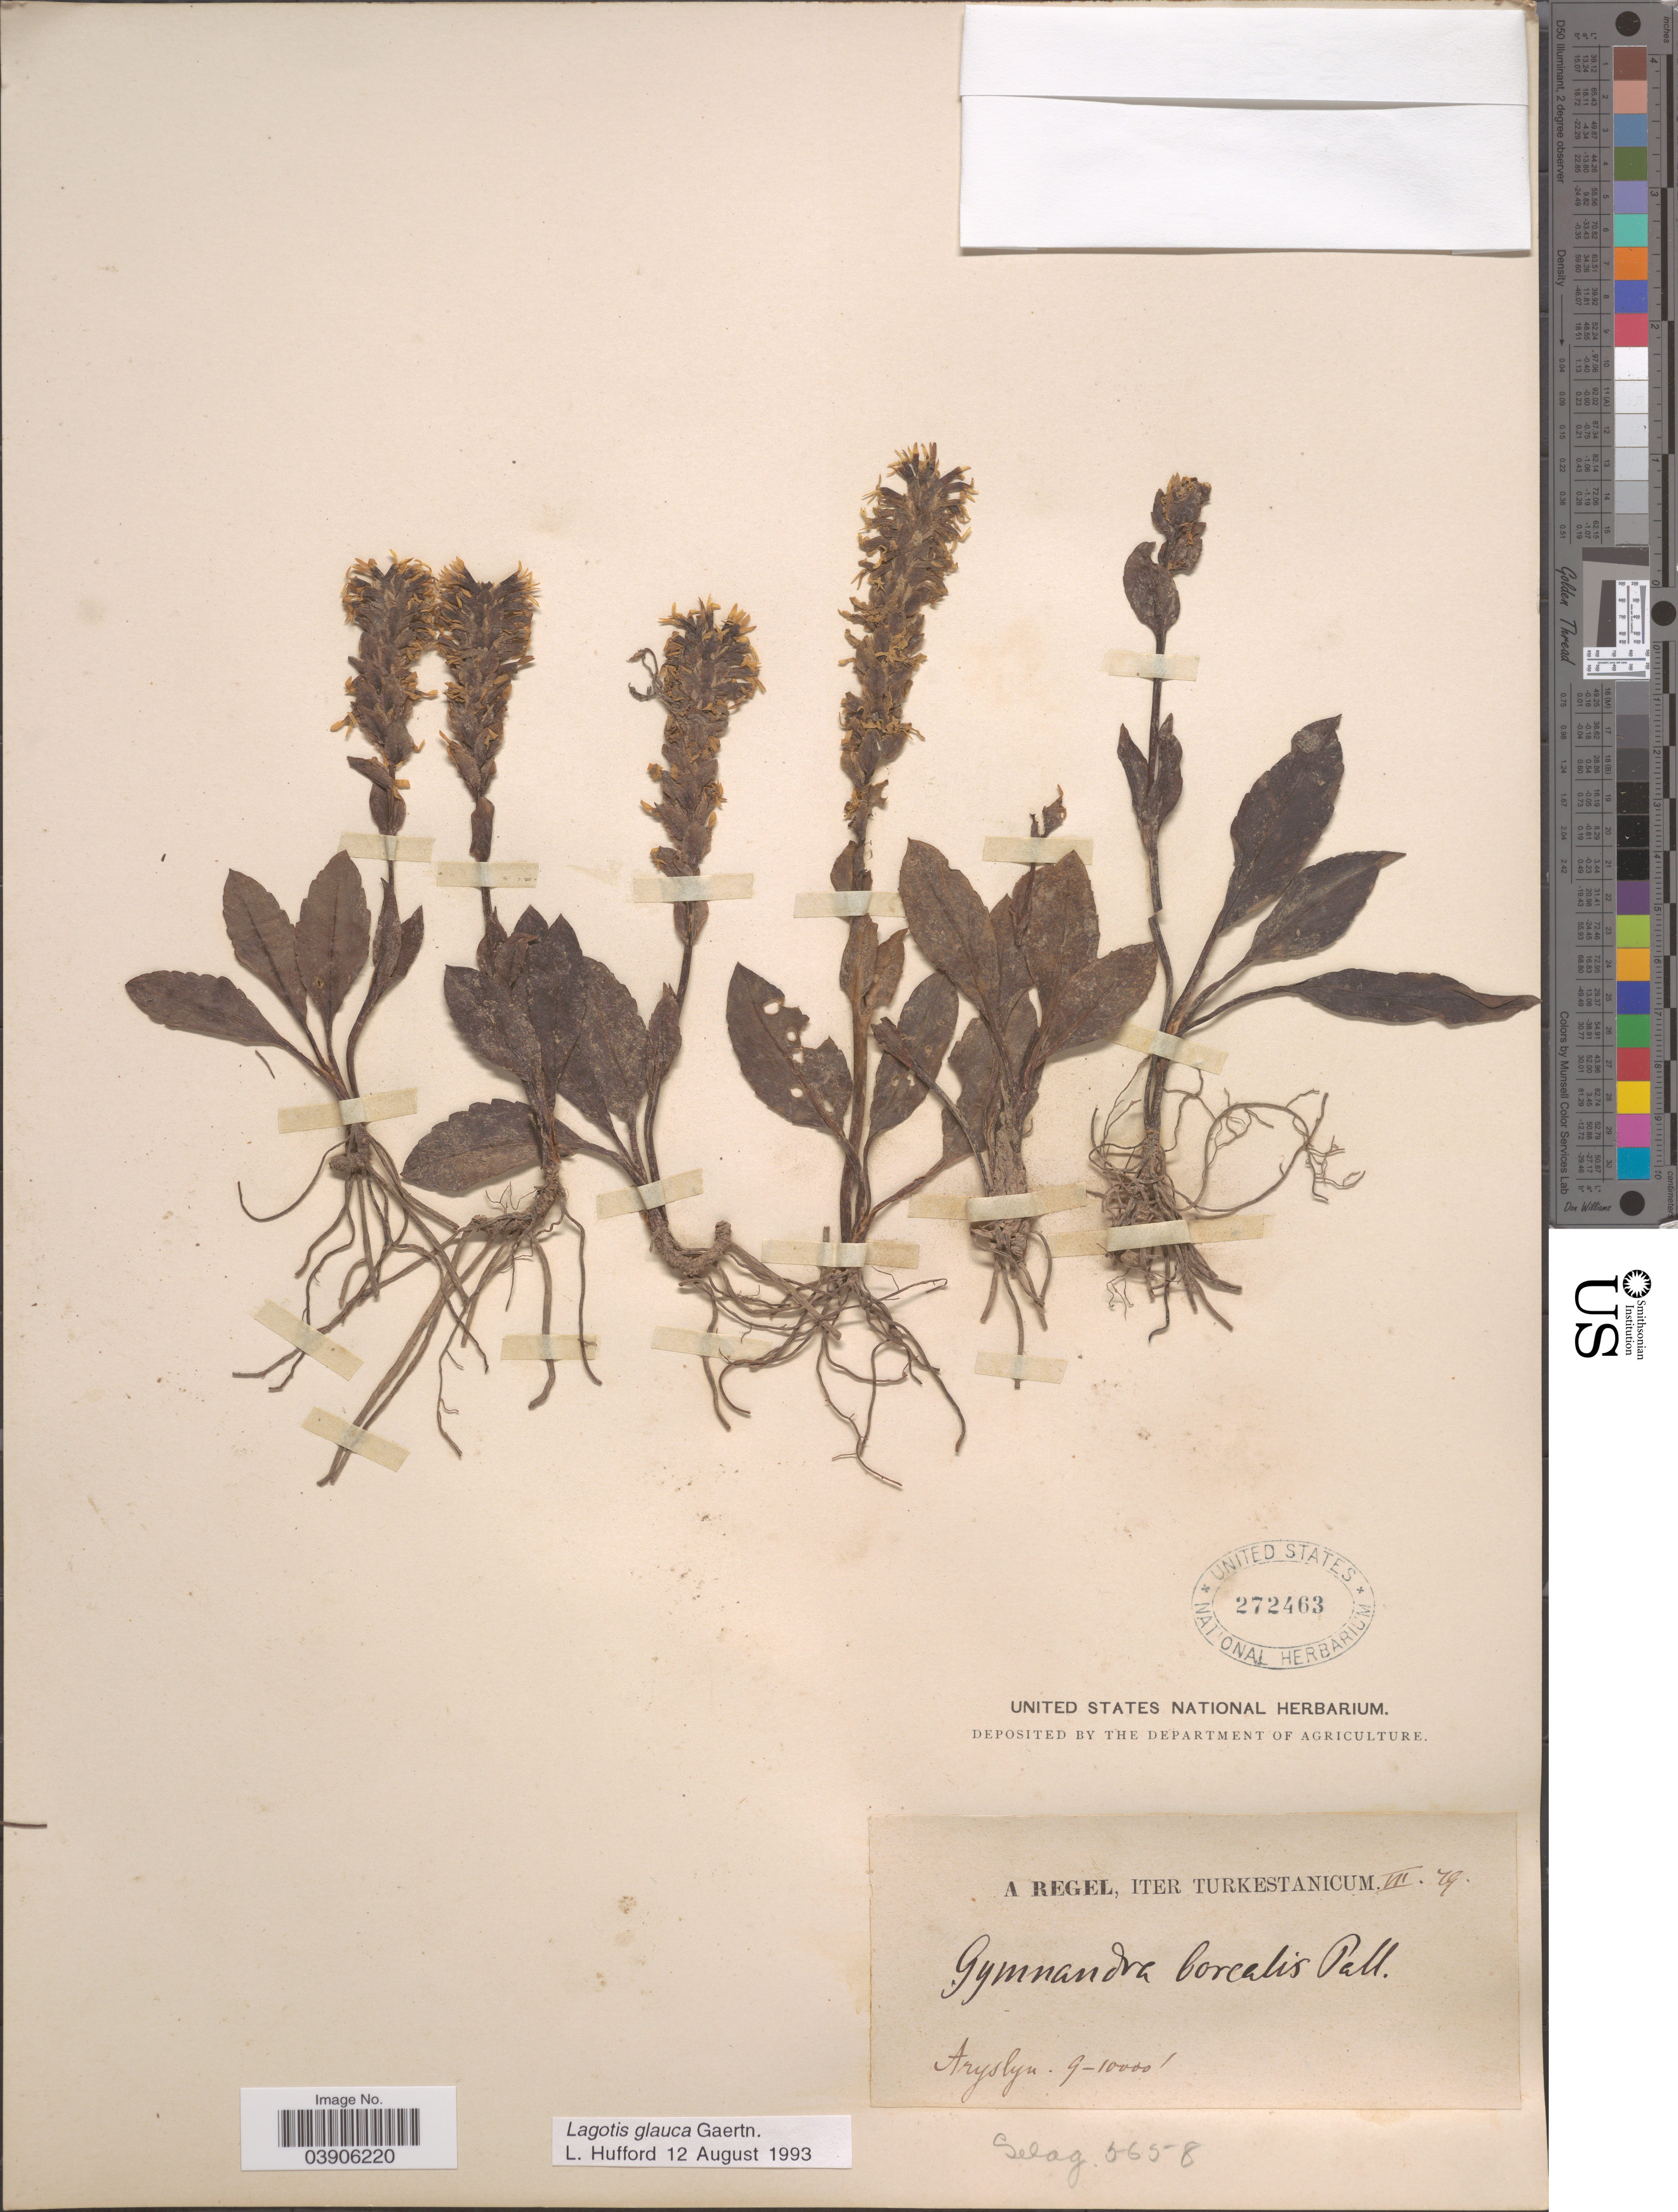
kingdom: Plantae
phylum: Tracheophyta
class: Magnoliopsida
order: Lamiales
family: Plantaginaceae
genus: Lagotis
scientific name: Lagotis glauca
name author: Gaertn.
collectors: A. Regel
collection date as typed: Transcribed d/m/y: /7/79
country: China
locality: Turkestanicum. Aryslyn.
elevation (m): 2743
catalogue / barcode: US 272463